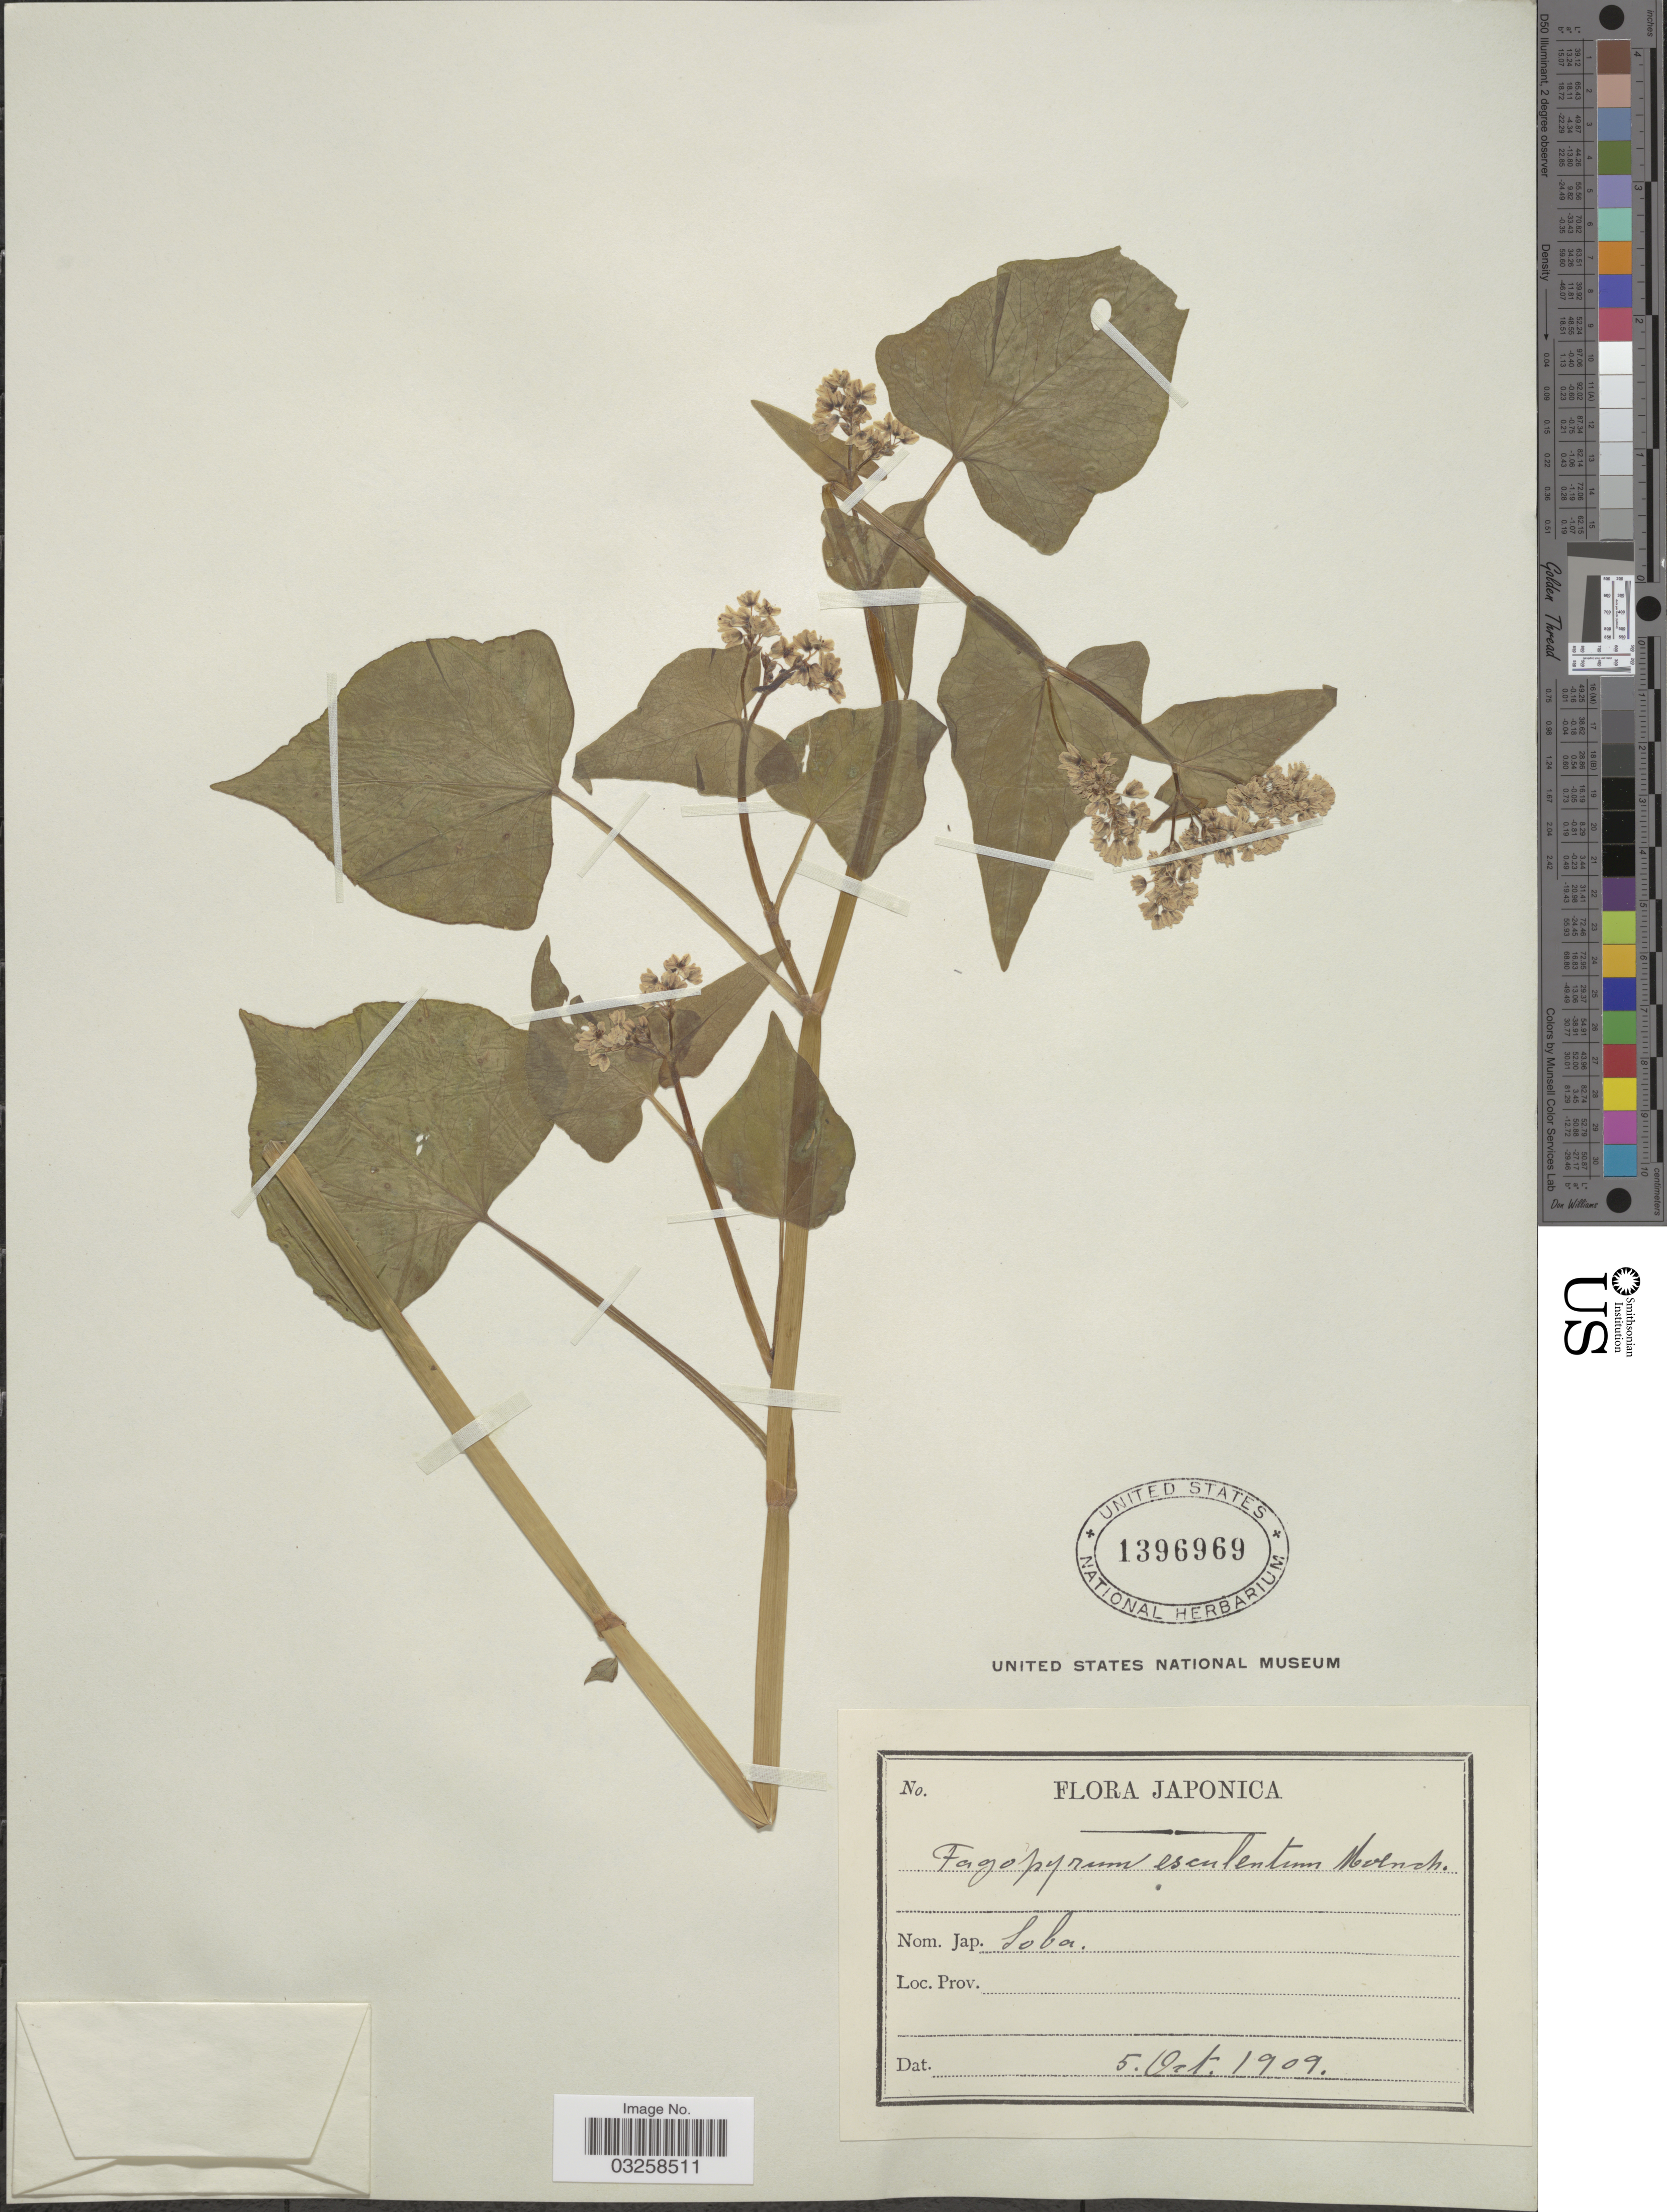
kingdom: Plantae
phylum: Tracheophyta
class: Magnoliopsida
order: Caryophyllales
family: Polygonaceae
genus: Polygonum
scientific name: Polygonum fagopyrum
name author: L.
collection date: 1909-10-05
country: Japan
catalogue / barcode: US 1396969